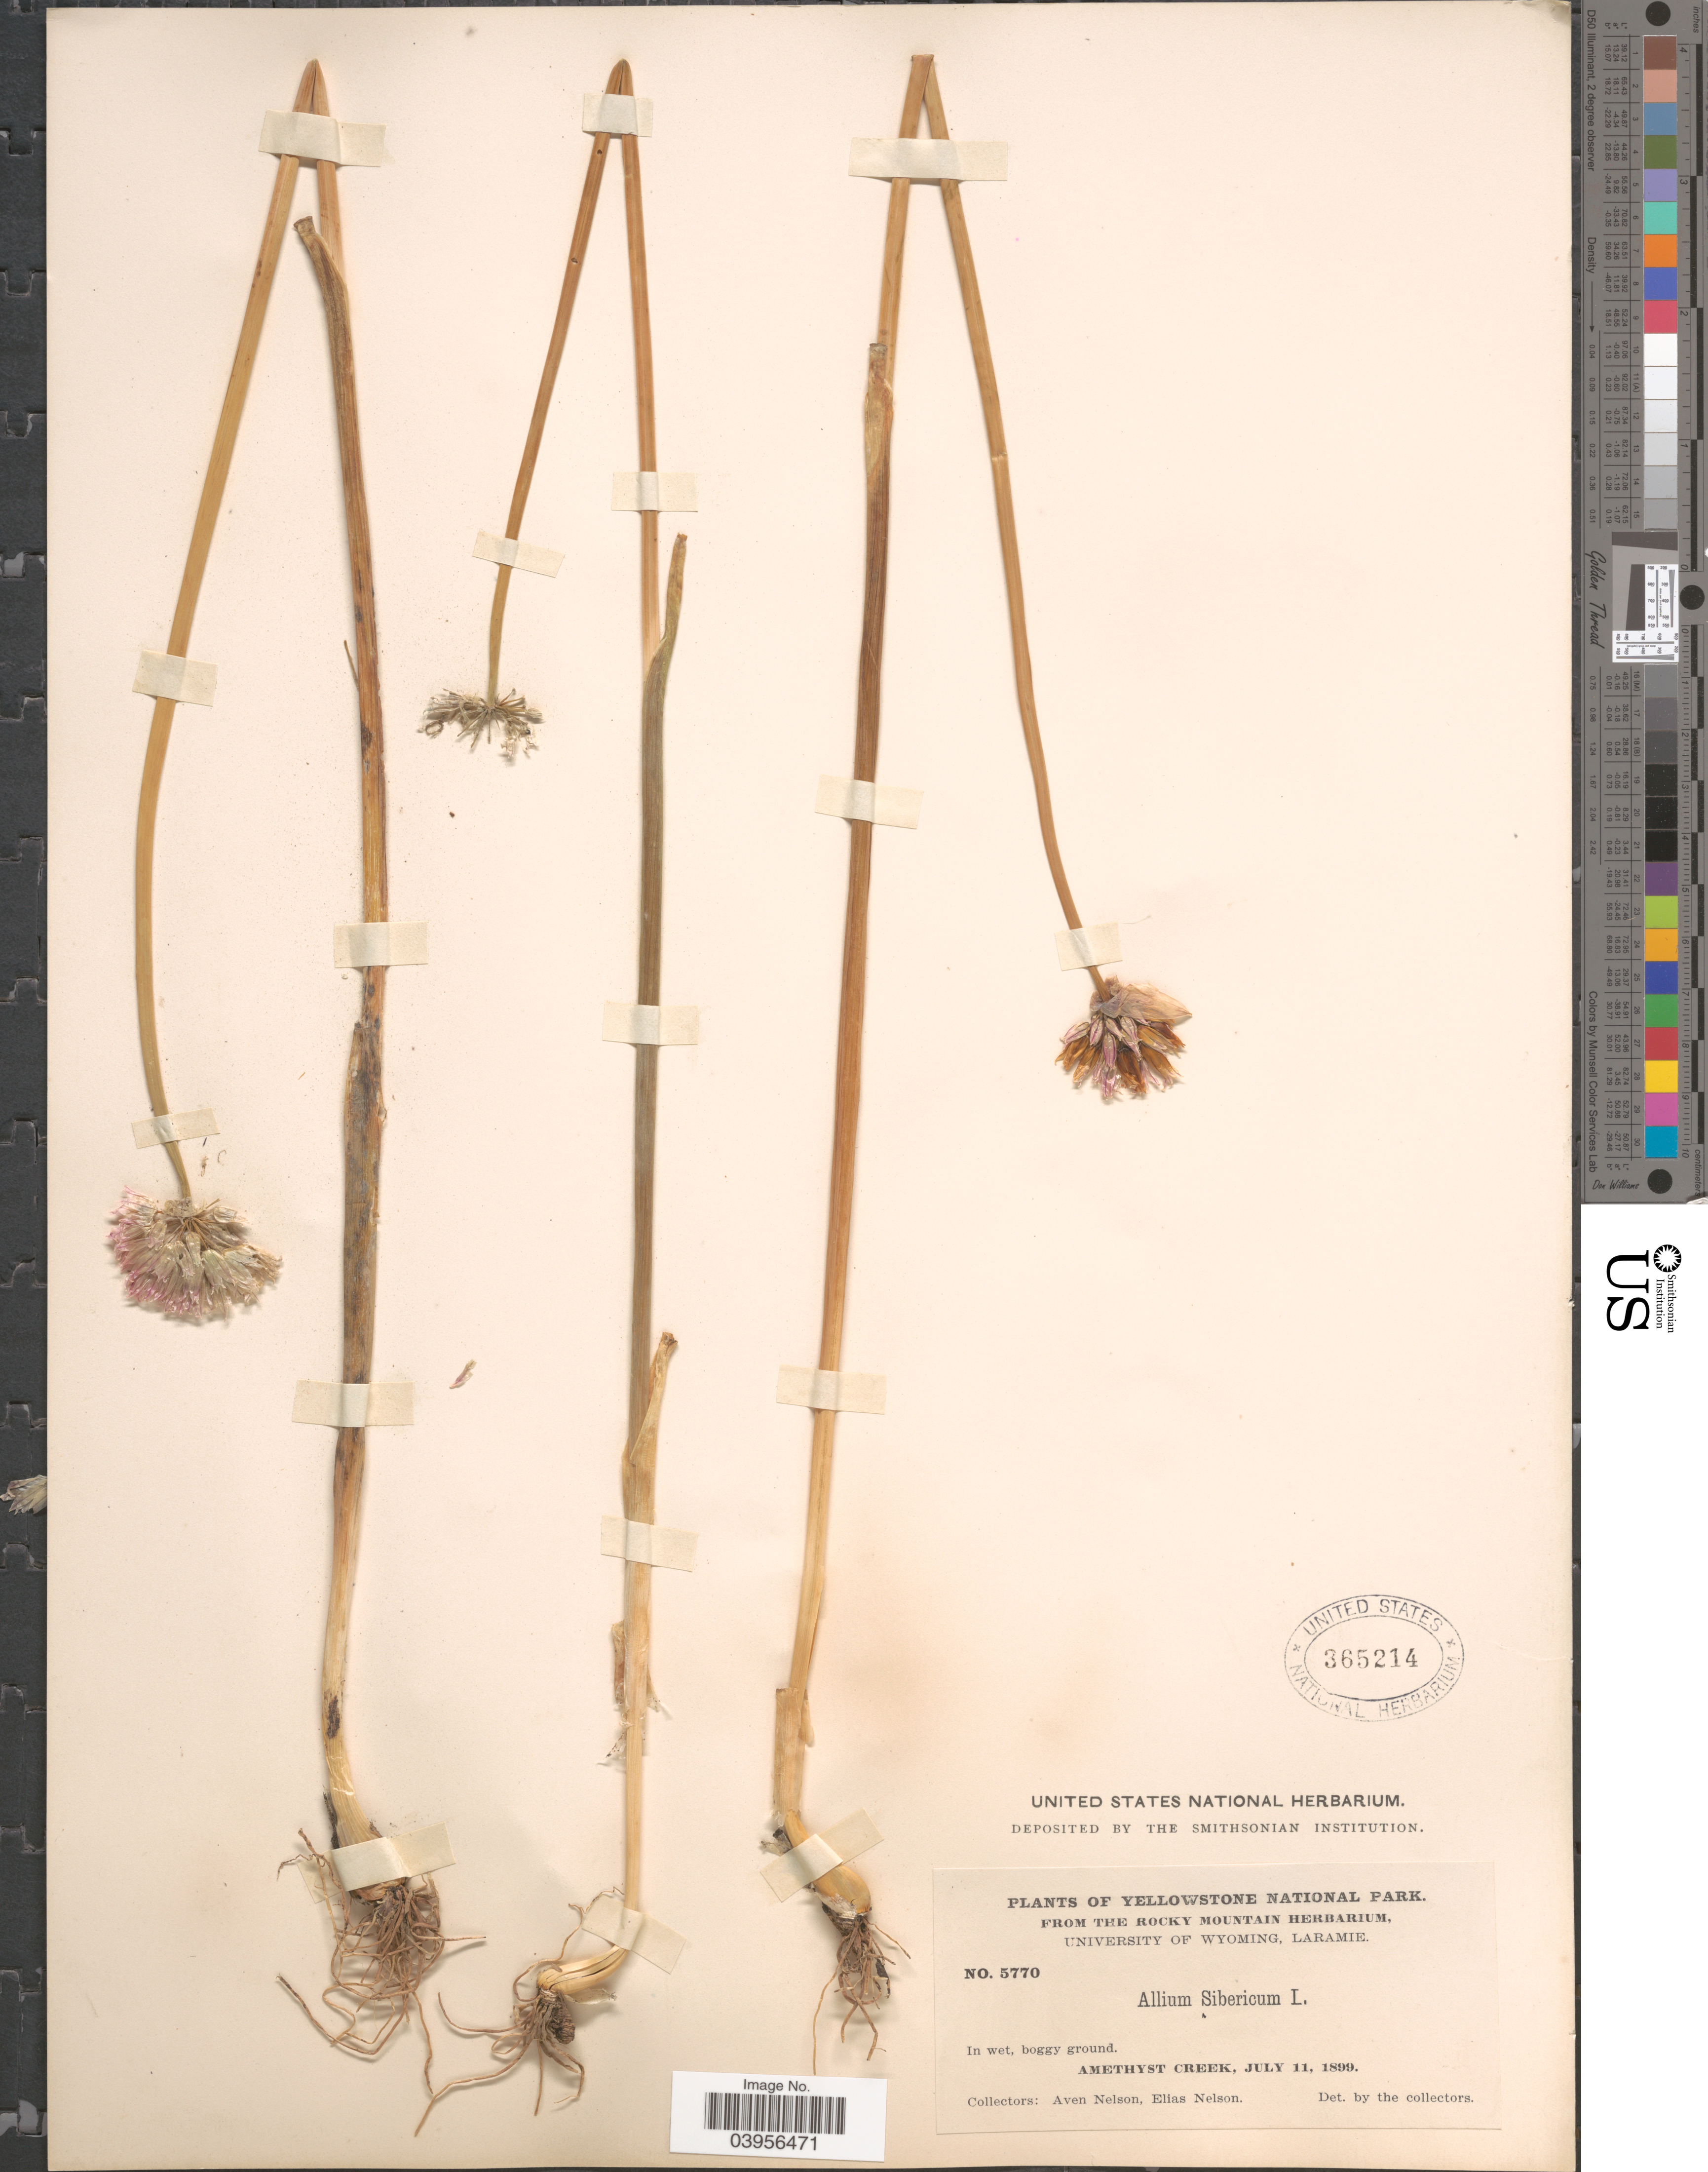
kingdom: Plantae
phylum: Tracheophyta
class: Liliopsida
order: Asparagales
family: Amaryllidaceae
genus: Allium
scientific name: Allium schoenoprasum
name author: L.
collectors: A. Nelson & E. Nelson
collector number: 5770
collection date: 1899-07-11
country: United States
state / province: Wyoming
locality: Yellowstone National Park. Amethyst Creek.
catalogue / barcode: US 365214